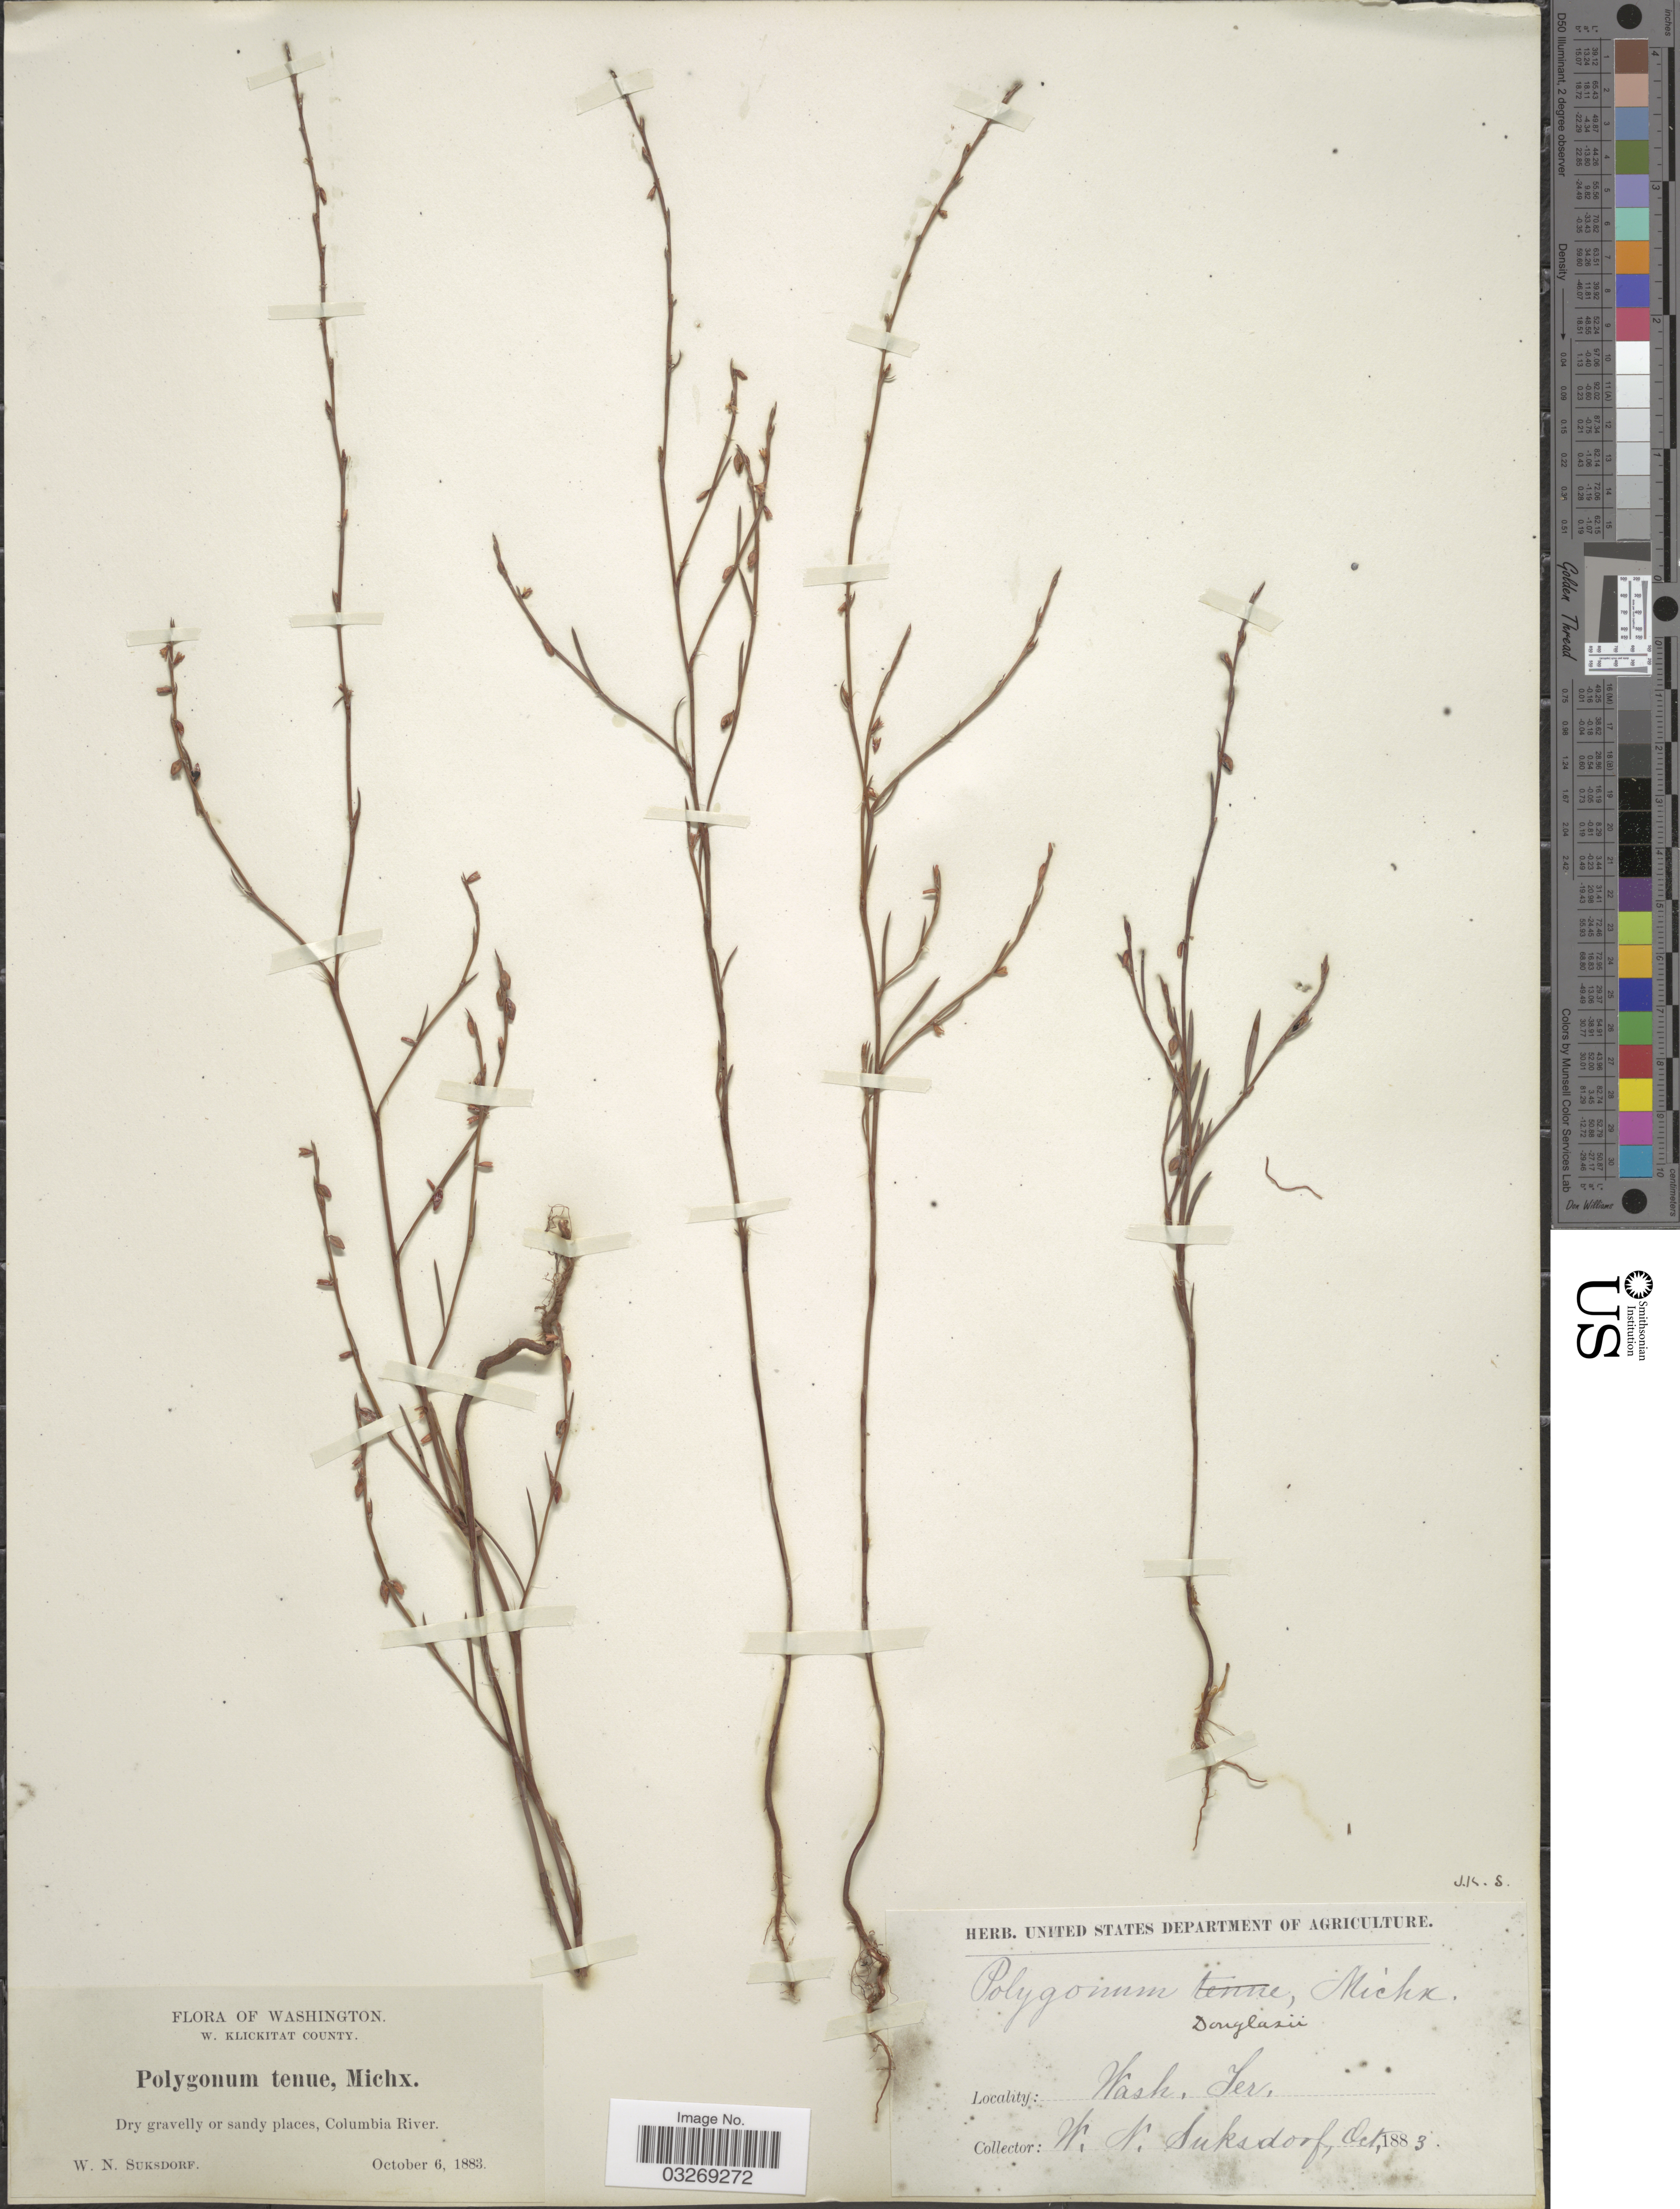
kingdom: Plantae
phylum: Tracheophyta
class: Magnoliopsida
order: Caryophyllales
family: Polygonaceae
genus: Polygonum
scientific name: Polygonum douglasii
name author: Greene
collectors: W. N. Suksdorf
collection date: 1883-10-06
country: United States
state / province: Washington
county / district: Klickitat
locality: W. Klickitat County. Columbia River. Wash. Terr.